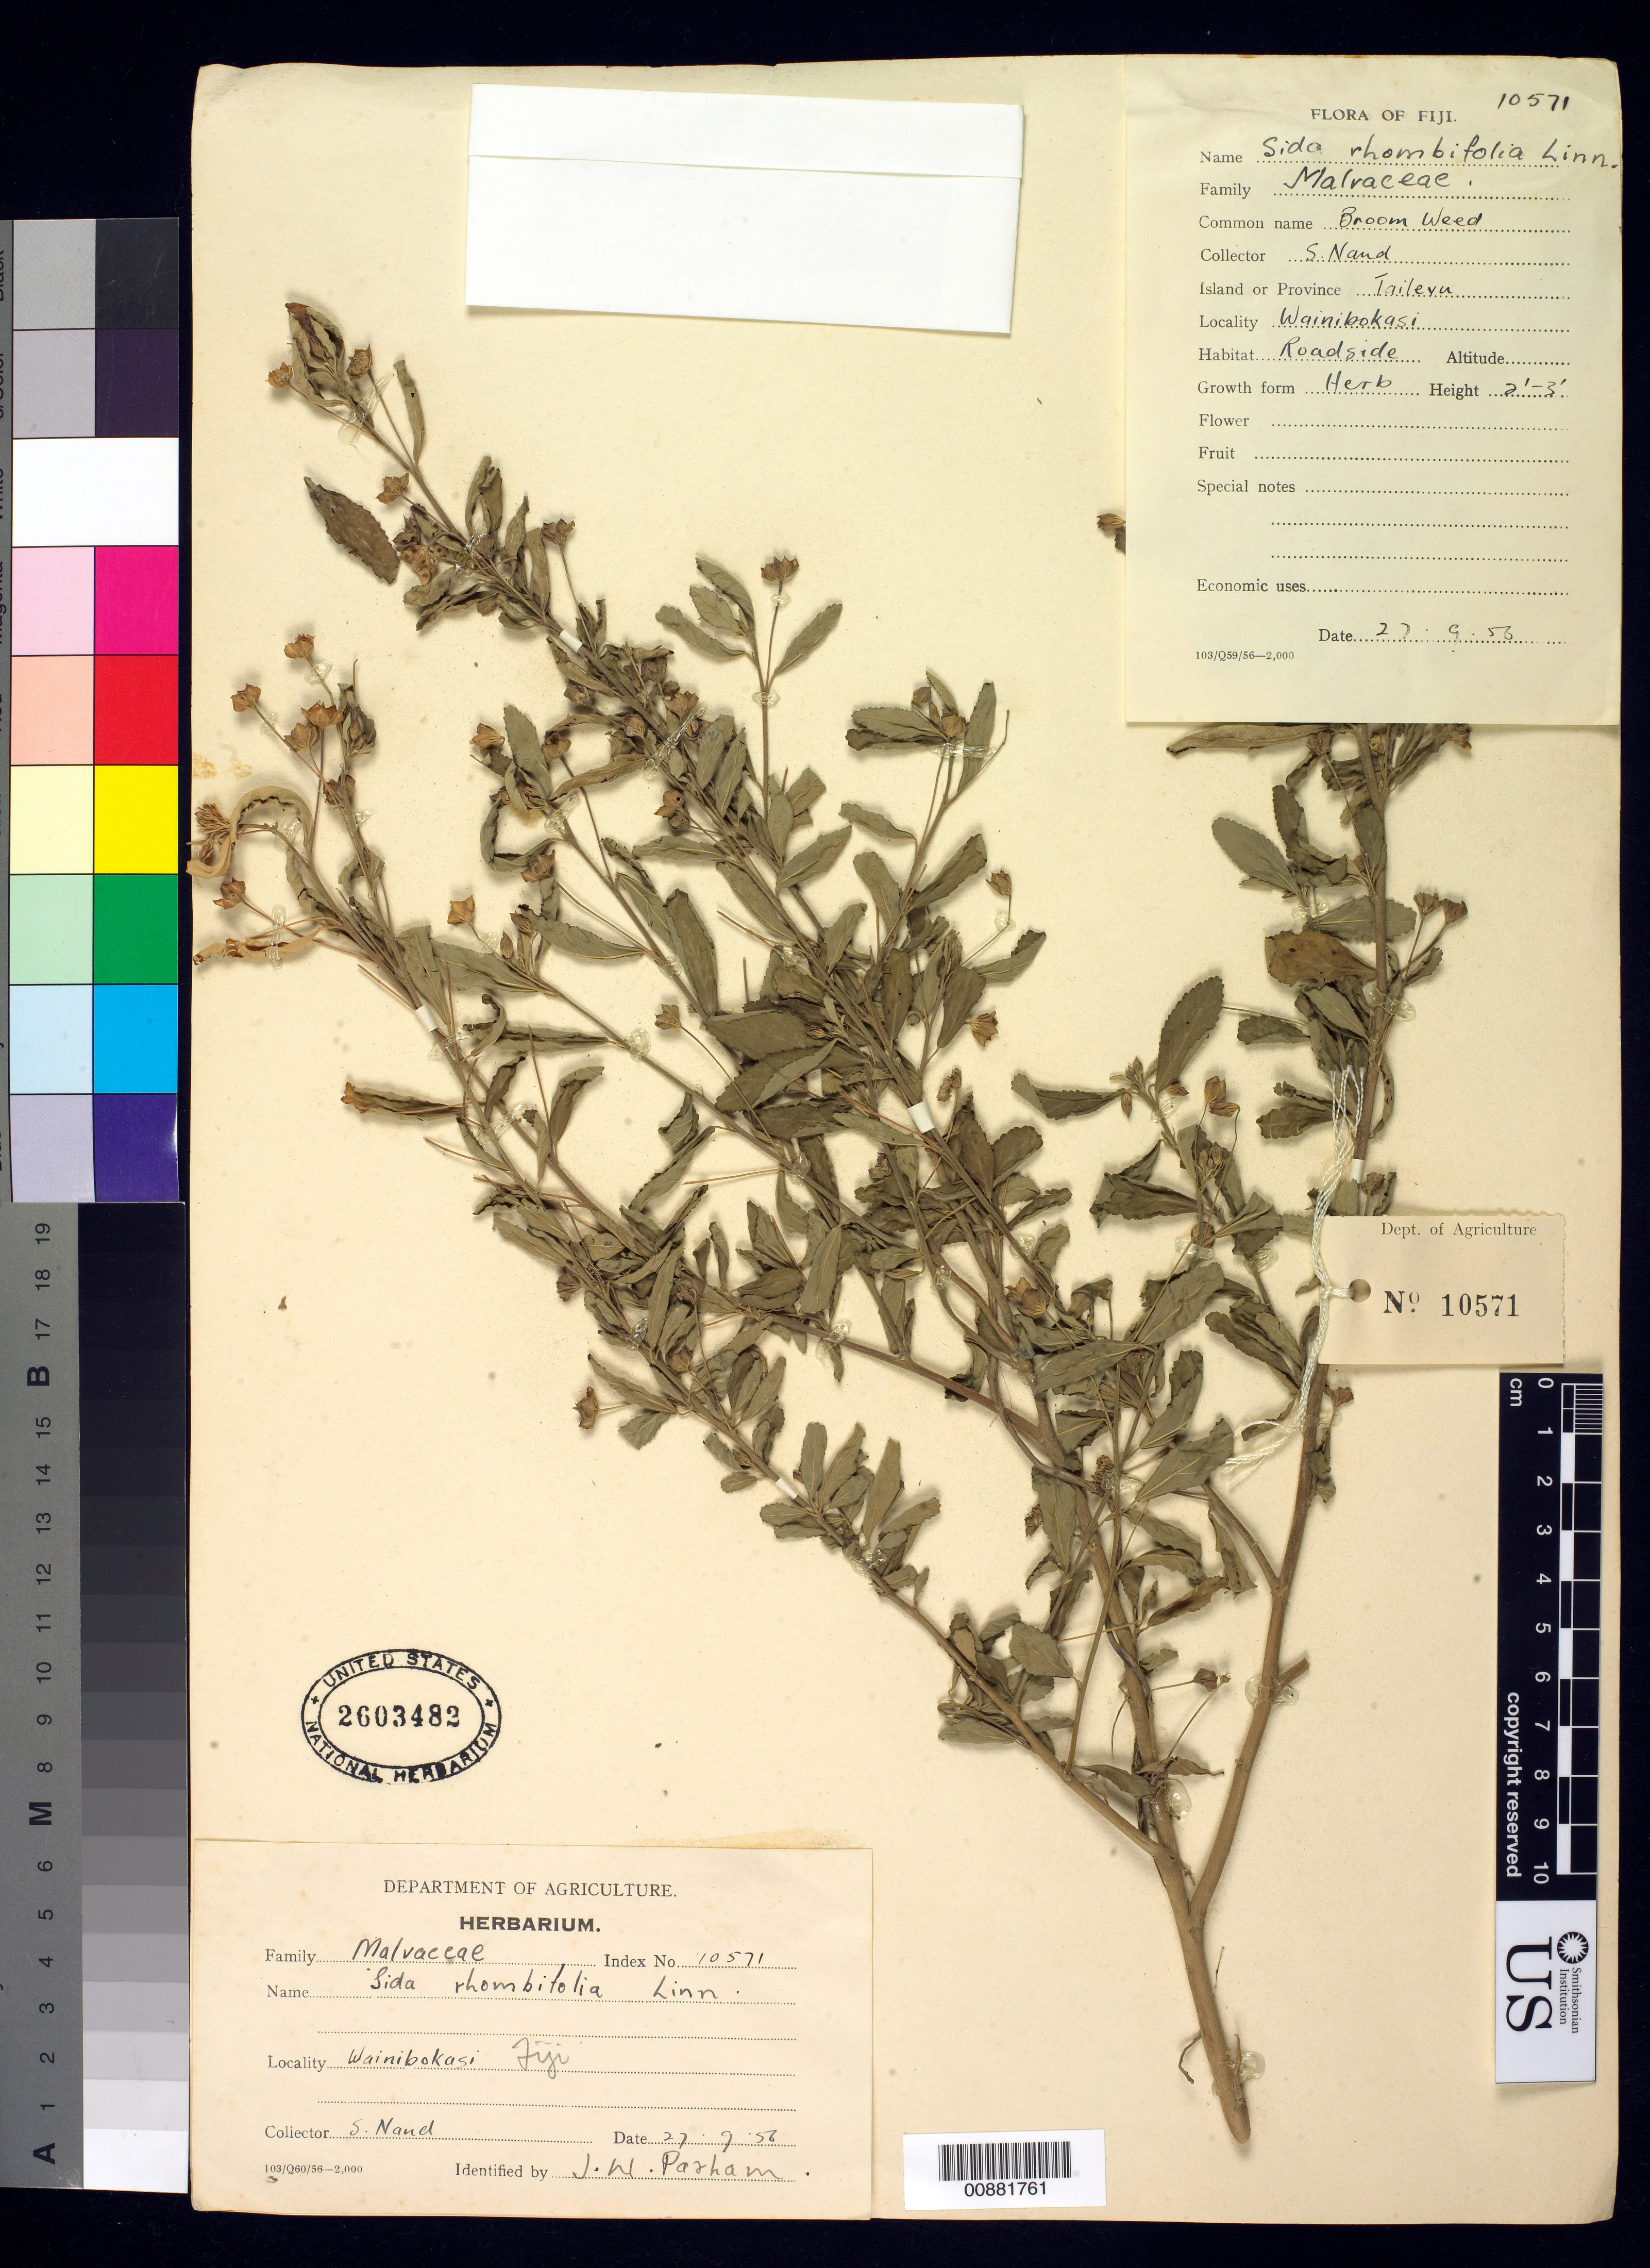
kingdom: Plantae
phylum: Tracheophyta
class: Magnoliopsida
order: Malvales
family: Malvaceae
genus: Sida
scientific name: Sida rhombifolia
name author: L.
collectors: S. Nand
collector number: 10571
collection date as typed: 27 Sep 1956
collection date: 1956-09-27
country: Fiji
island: Tai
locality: Wainibokasi. Tailevu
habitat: Roadside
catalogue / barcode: US 2603482